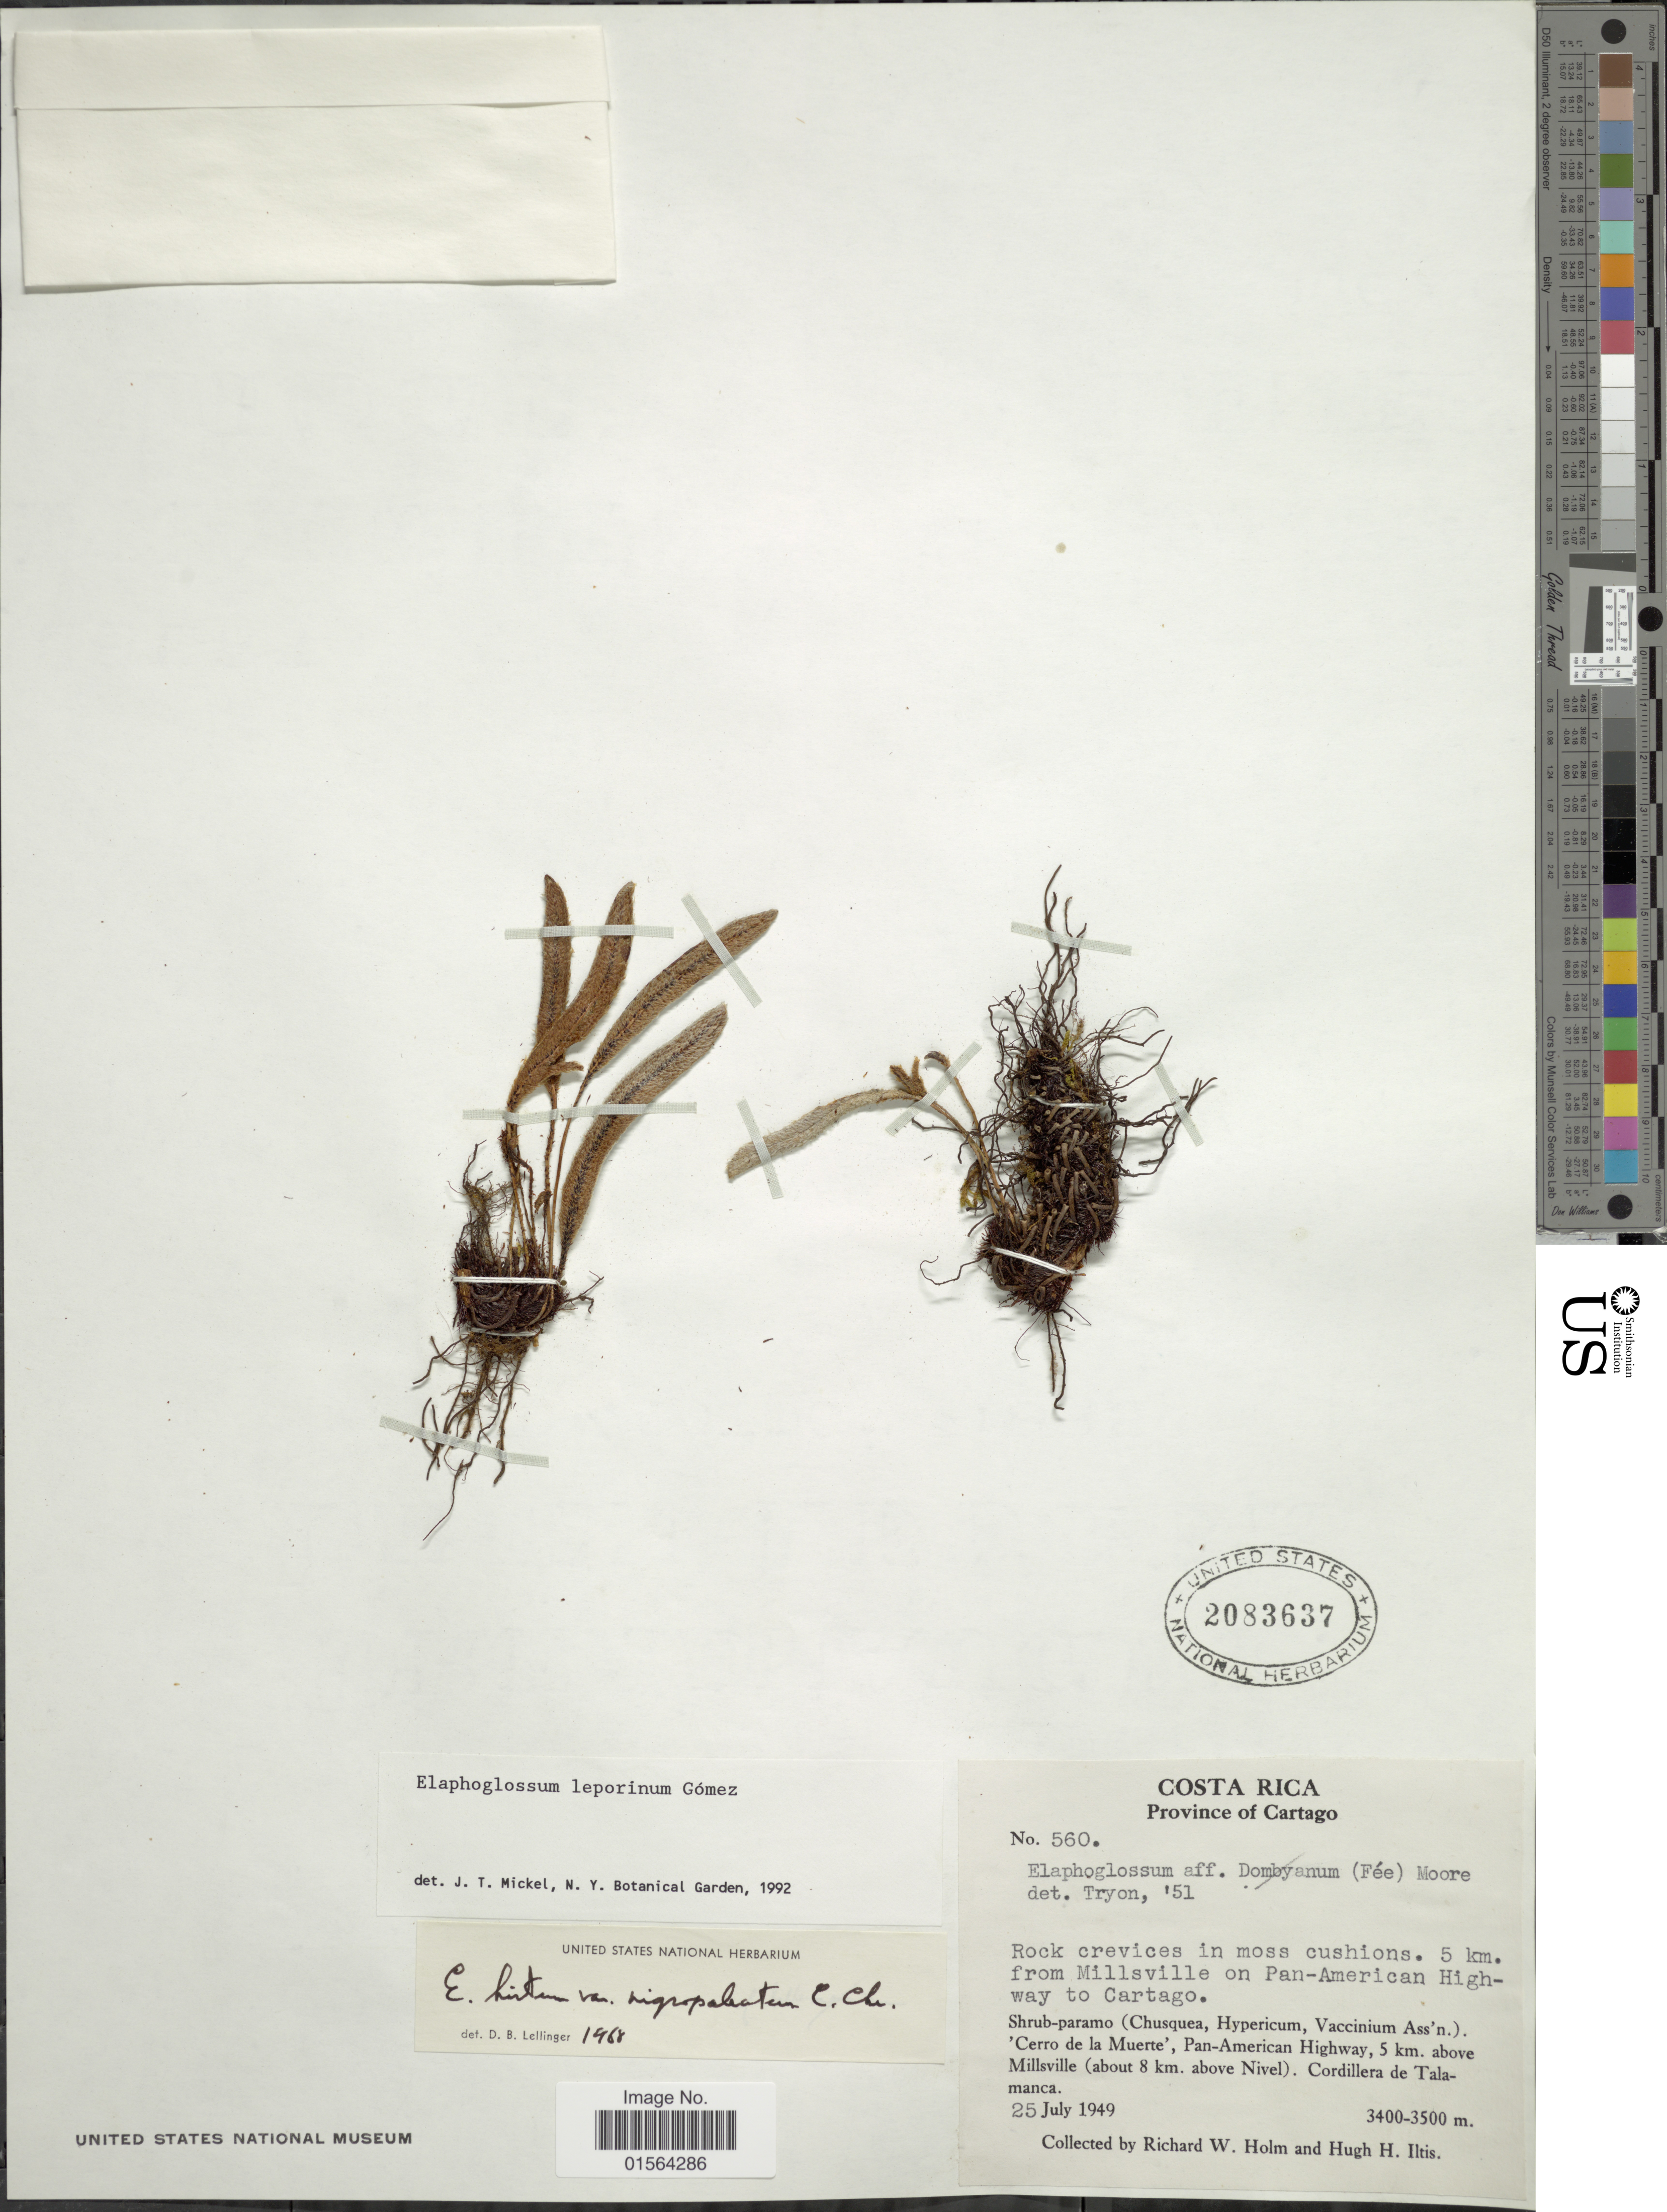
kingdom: Plantae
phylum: Tracheophyta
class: Polypodiopsida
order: Polypodiales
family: Dryopteridaceae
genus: Elaphoglossum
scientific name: Elaphoglossum leporinum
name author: L.D. Gómez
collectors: R. W. Holm & H. H. Iltis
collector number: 560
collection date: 1949-07-25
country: Costa Rica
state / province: Cartago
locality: Province of Cartago, 5 km from Millsville on Pan-American Highway to Cartago, Cerro de la Muerte, Pan-American Highway, 5 km above Millsville (about 8 km above Nivel), Cordillera de Talamanca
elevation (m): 3400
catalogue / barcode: US 2083637